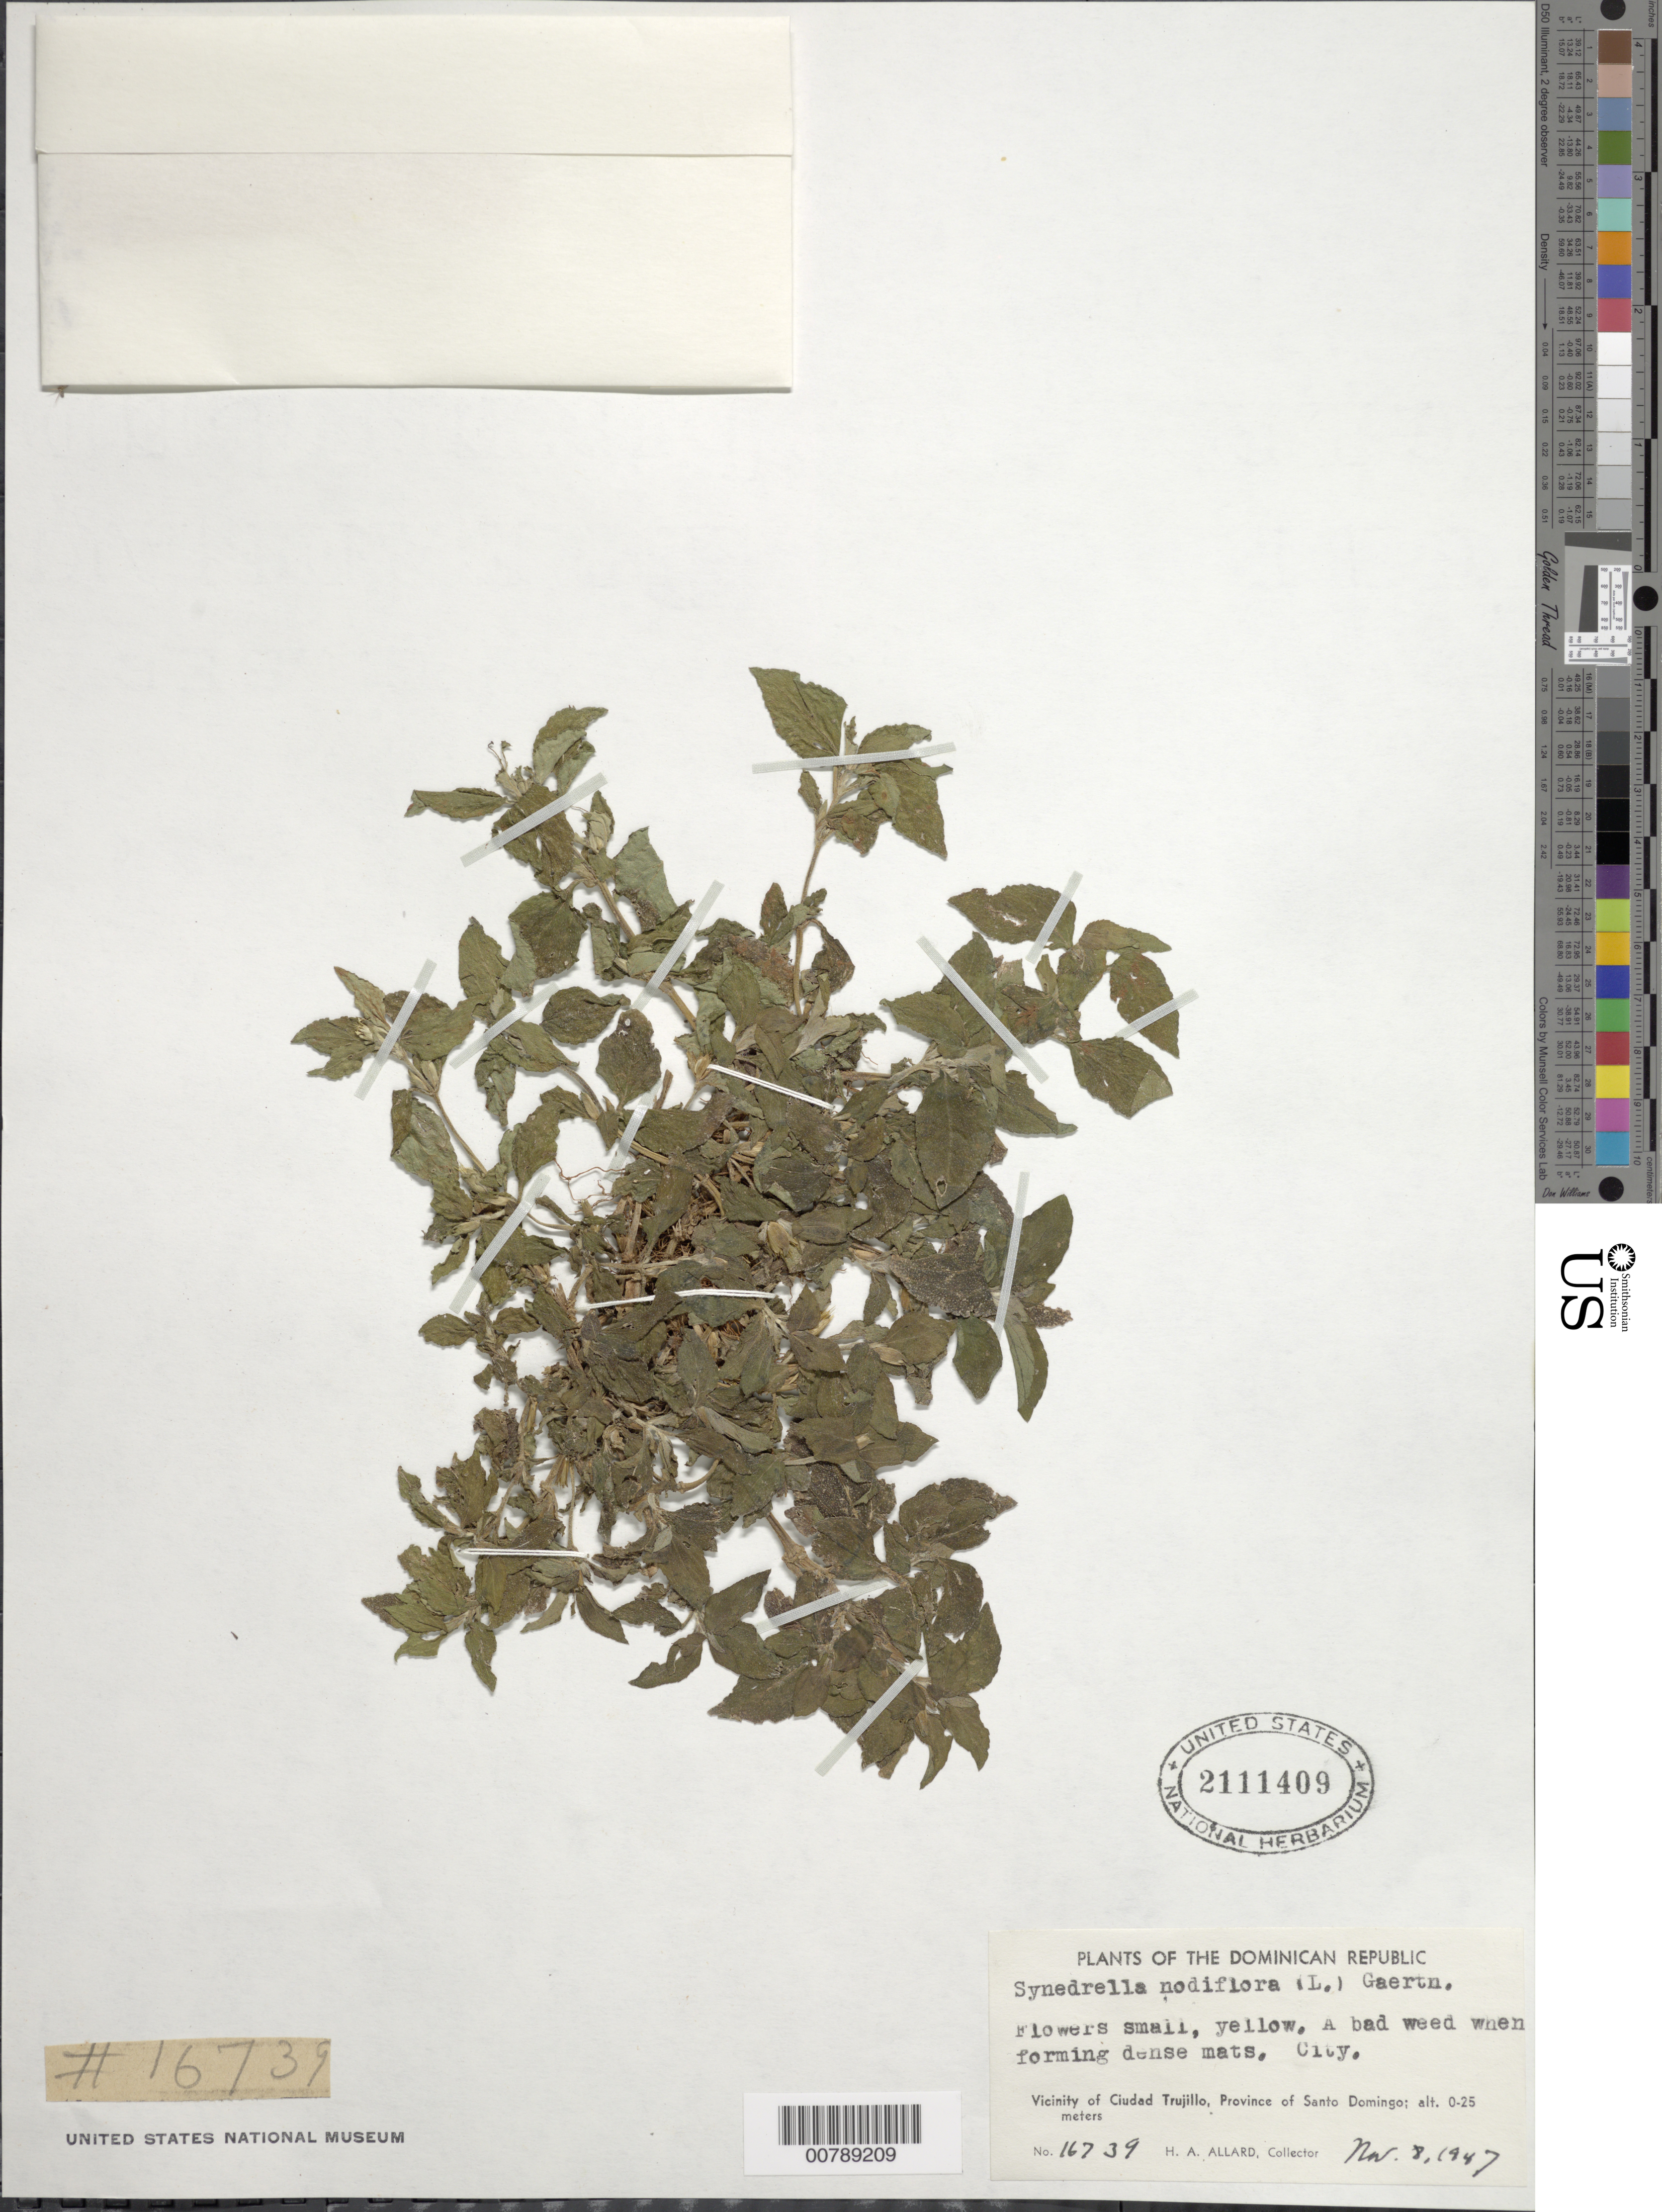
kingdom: Plantae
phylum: Tracheophyta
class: Magnoliopsida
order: Asterales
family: Asteraceae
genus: Synedrella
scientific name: Synedrella nodiflora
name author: (L.) Gaertn.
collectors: H. A. Allard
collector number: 16739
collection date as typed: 08 Nov 1947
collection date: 1947-11-08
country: Dominican Republic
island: Hispaniola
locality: Vicinity of Ciudad Trujillo, Province of Santo Domingo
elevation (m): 0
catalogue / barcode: US 2111409